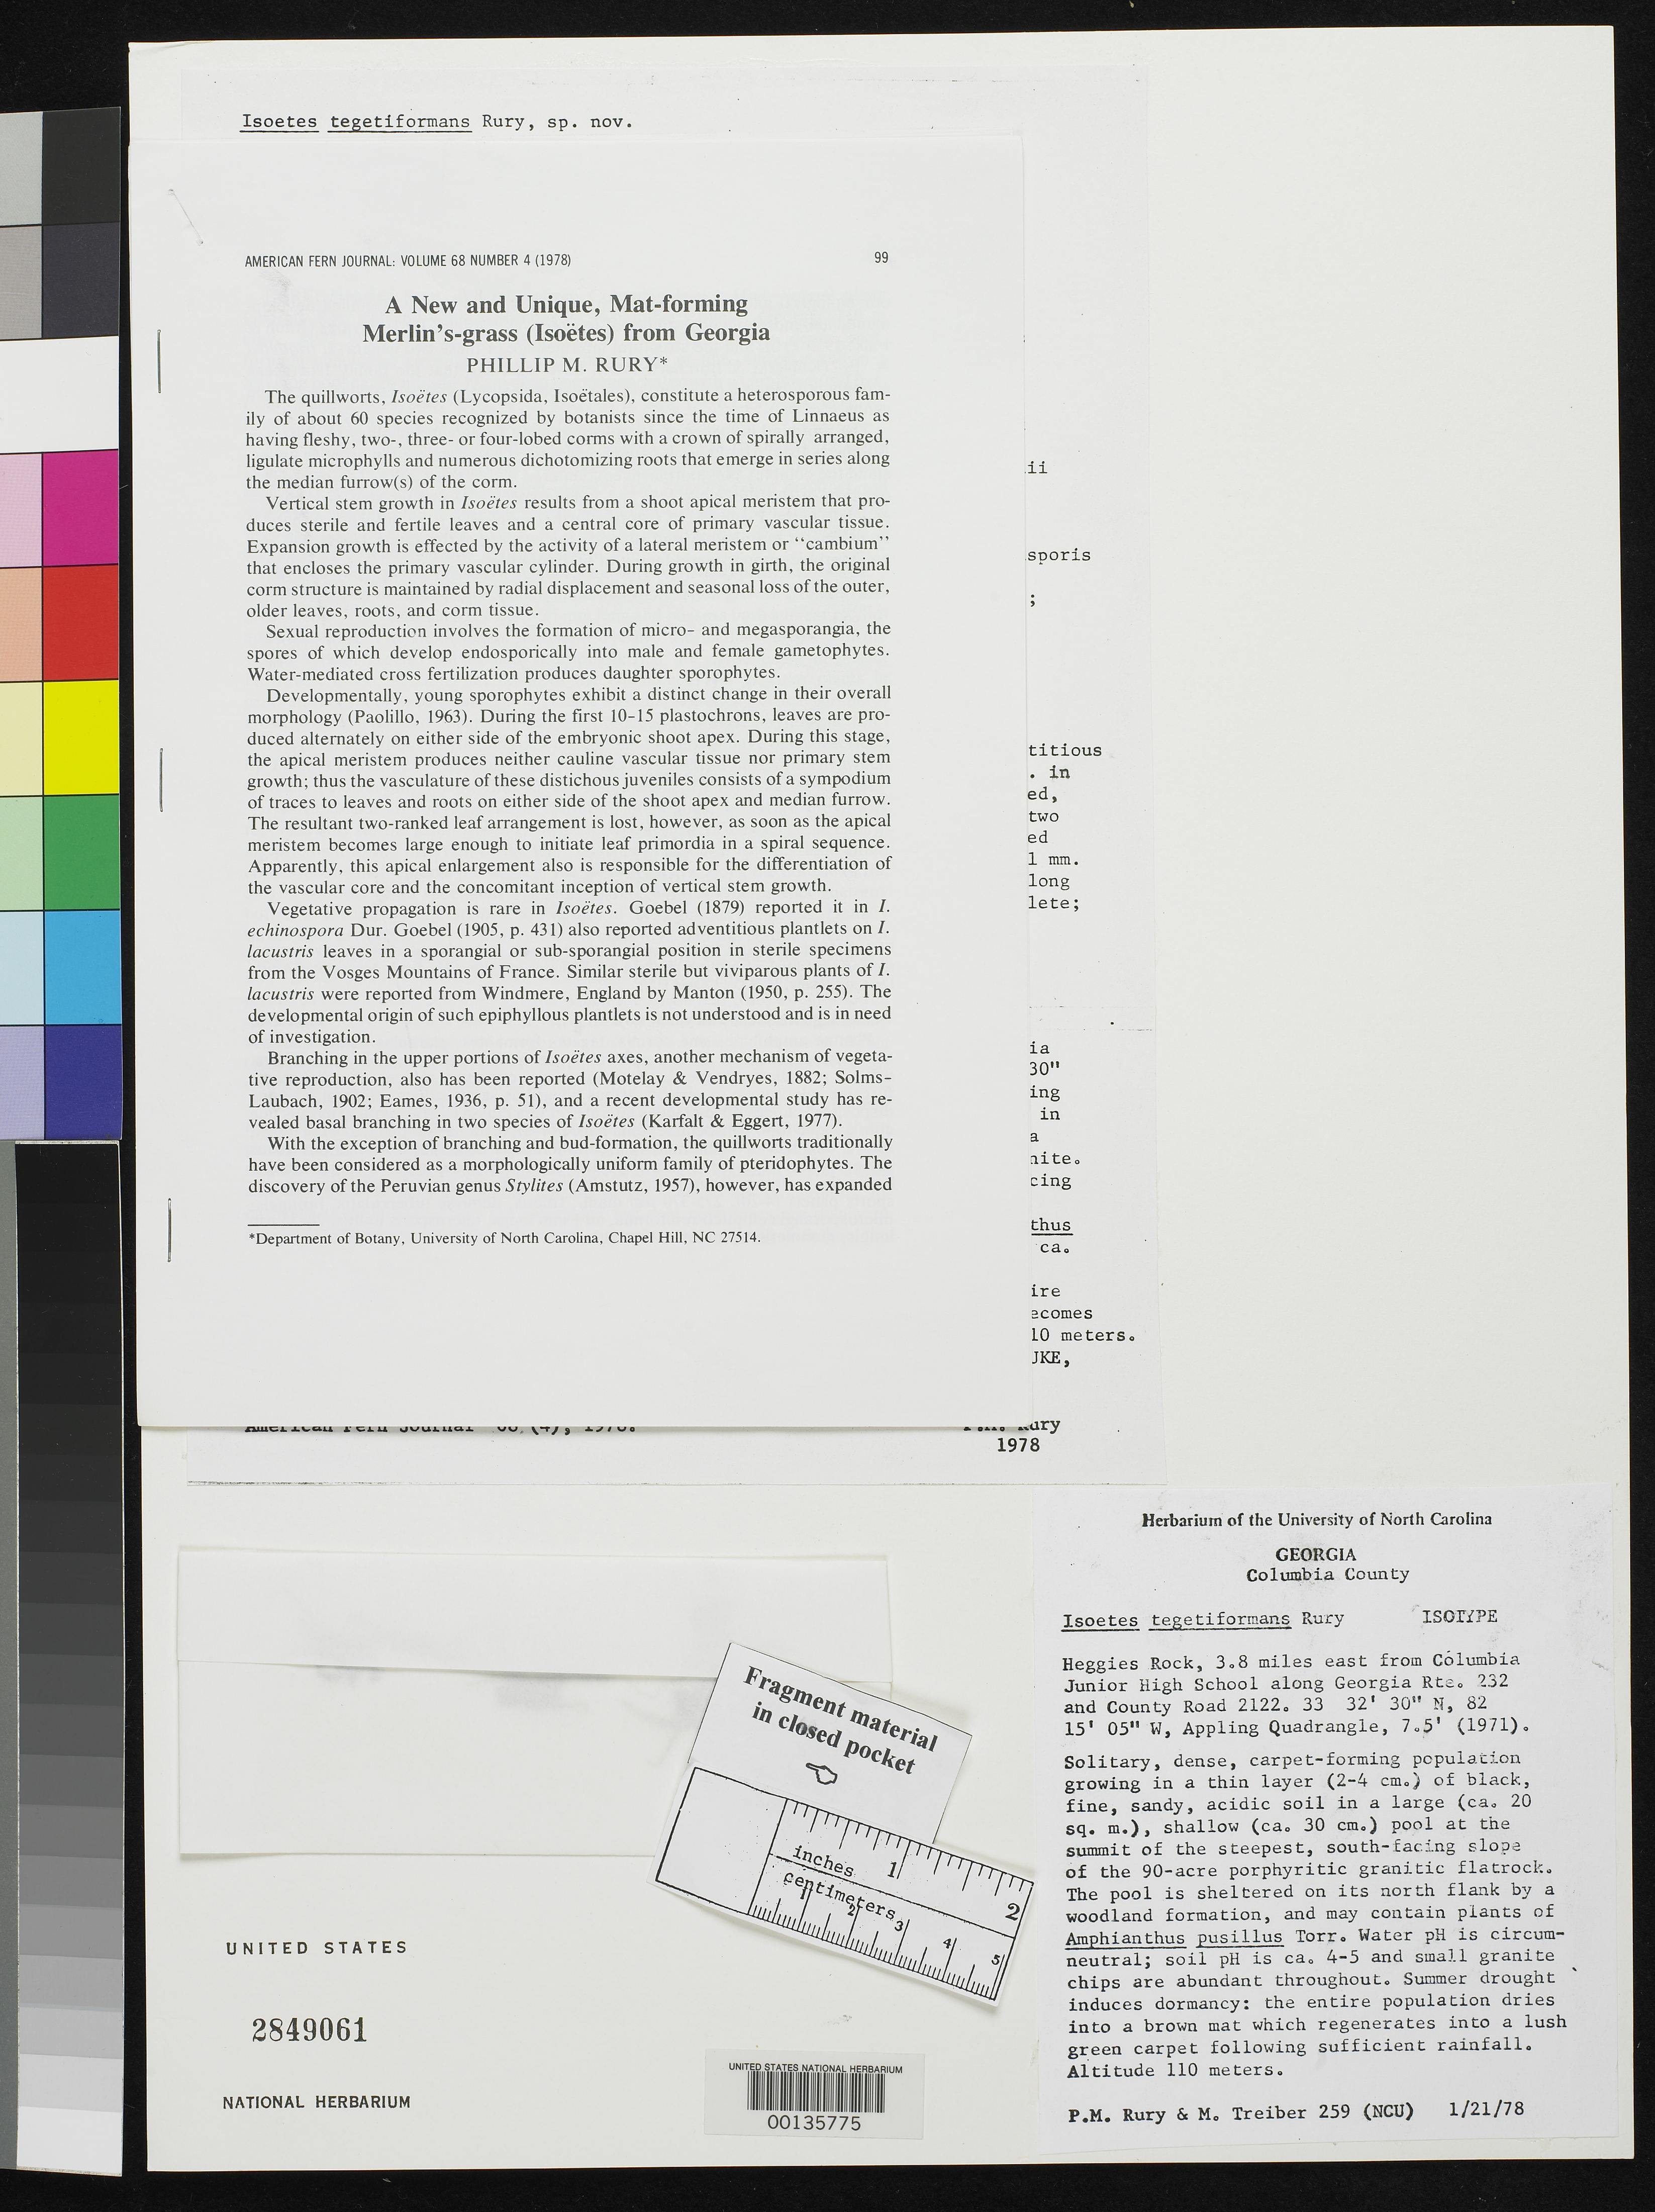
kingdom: Plantae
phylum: Tracheophyta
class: Lycopodiopsida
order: Isoetales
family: Isoetaceae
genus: Isoetes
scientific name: Isoetes tegetiformans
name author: Rury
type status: Isotype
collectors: P. M. Rury & M. Treiber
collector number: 259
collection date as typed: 21 Jan 1978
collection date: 1978-01-21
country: United States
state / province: Georgia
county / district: Columbia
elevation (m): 110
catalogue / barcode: US 2849061